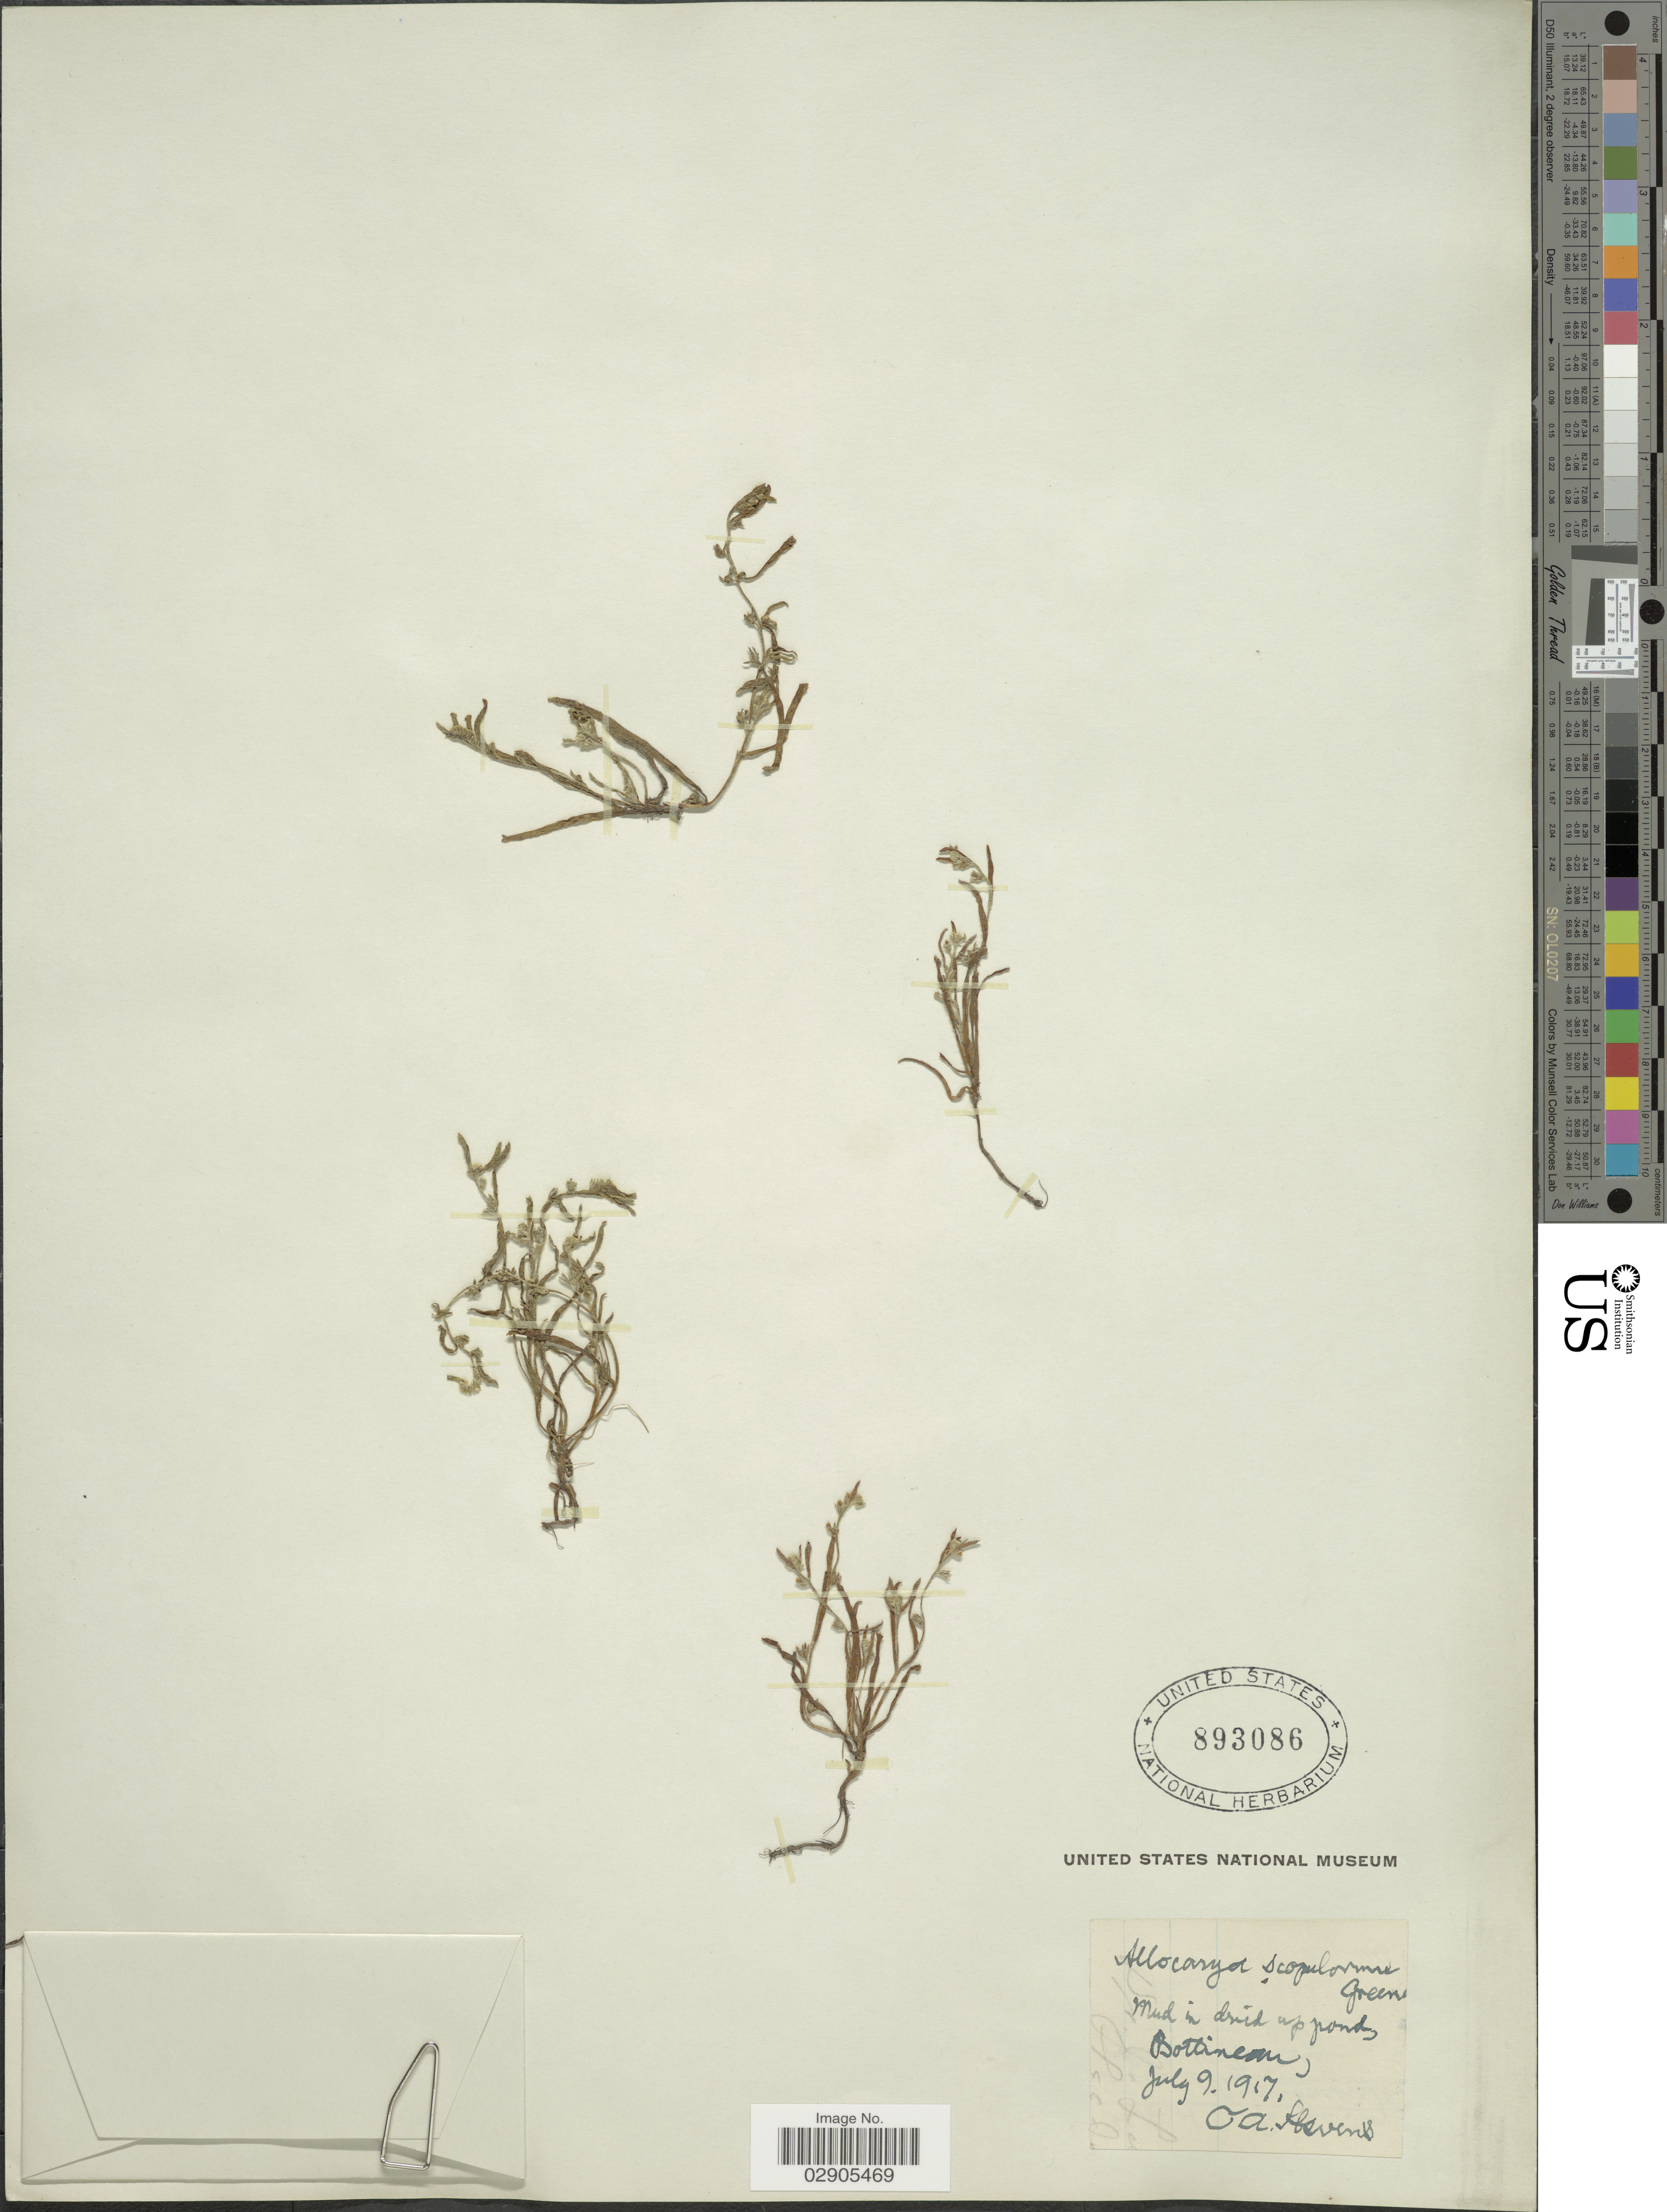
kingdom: Plantae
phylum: Tracheophyta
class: Magnoliopsida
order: Boraginales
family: Boraginaceae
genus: Allocarya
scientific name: Allocarya sp.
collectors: O. A. Stevens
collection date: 1917-07-09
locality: Bottinen [interpreted].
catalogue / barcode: US 893086